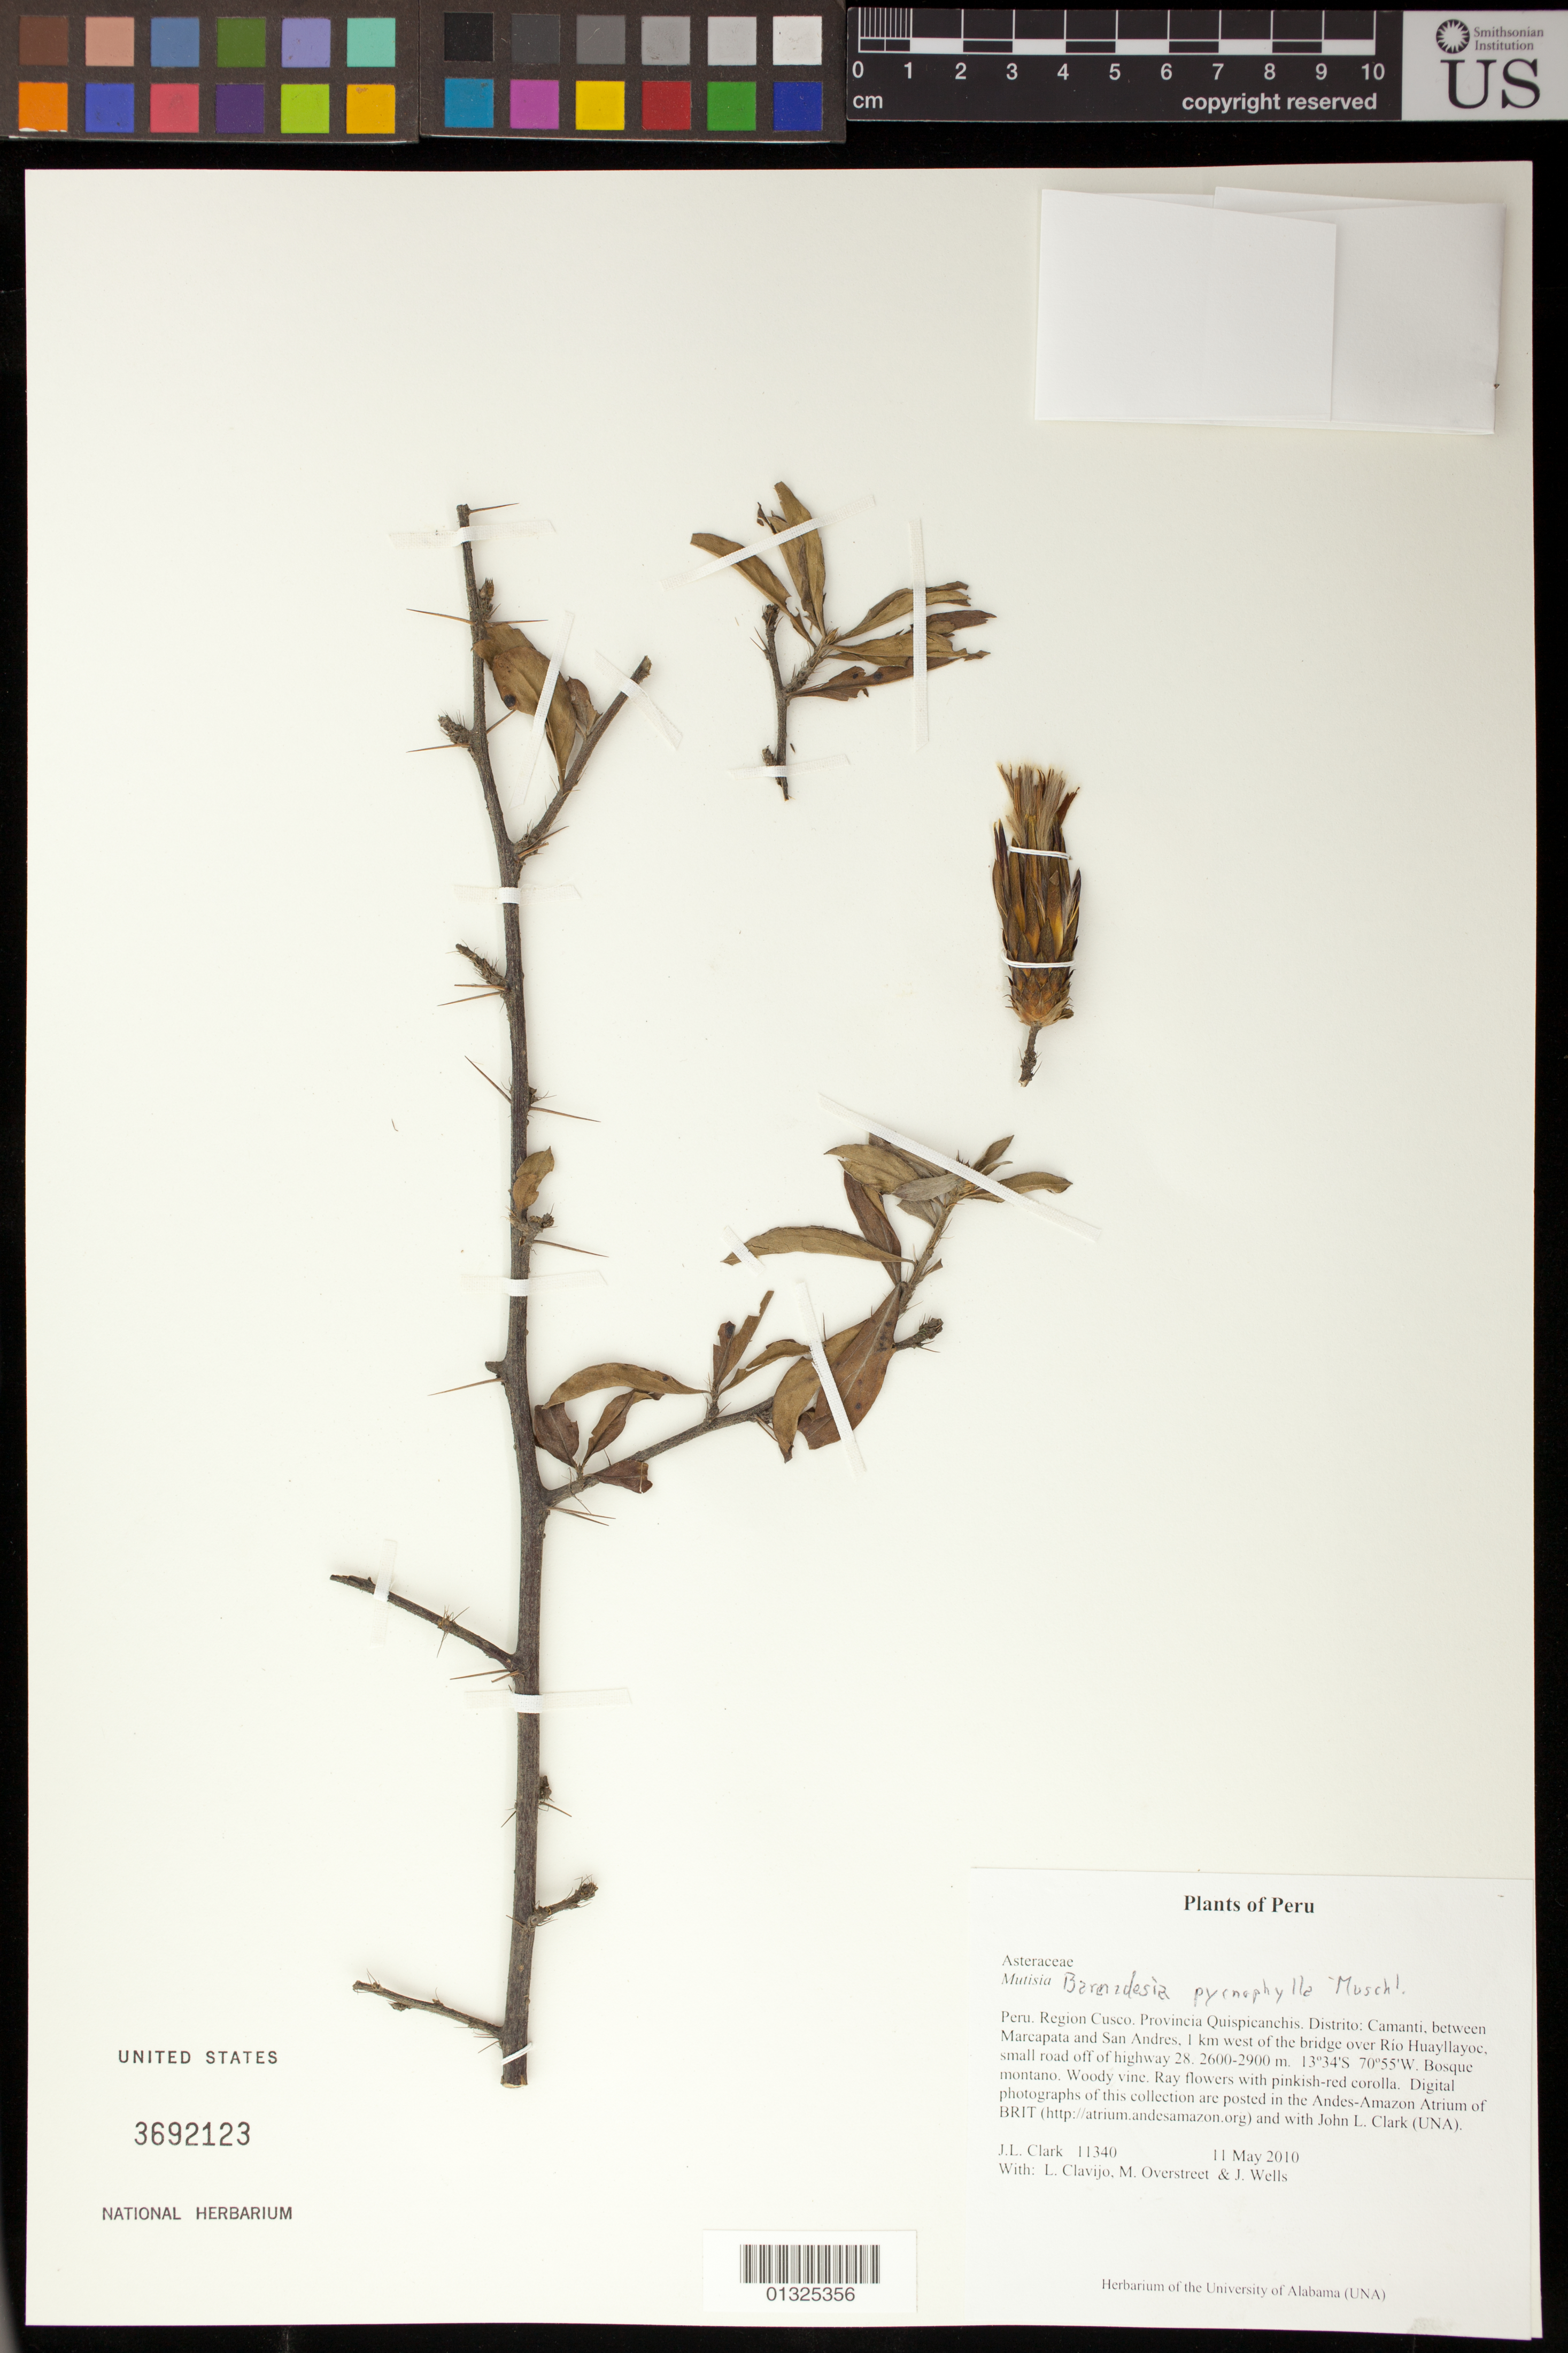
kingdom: Plantae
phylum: Tracheophyta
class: Magnoliopsida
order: Asterales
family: Asteraceae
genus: Barnadesia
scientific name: Barnadesia pycnophylla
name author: Muschl.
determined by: Robinson, Harold E., (US)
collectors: J. L. Clark, L. Clavijo, M. Overstreet & J. Wells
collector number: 11340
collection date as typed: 11 May 2010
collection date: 2010-05-11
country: Peru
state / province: Cusco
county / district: Quispicanchis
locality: Distr.L Camanti, between Marcapata and San Andres, 1 km W of the bridge over Rio Hauyllayoc, small road off of hwy 29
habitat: Bosque montano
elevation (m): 2600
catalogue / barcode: US 3692123